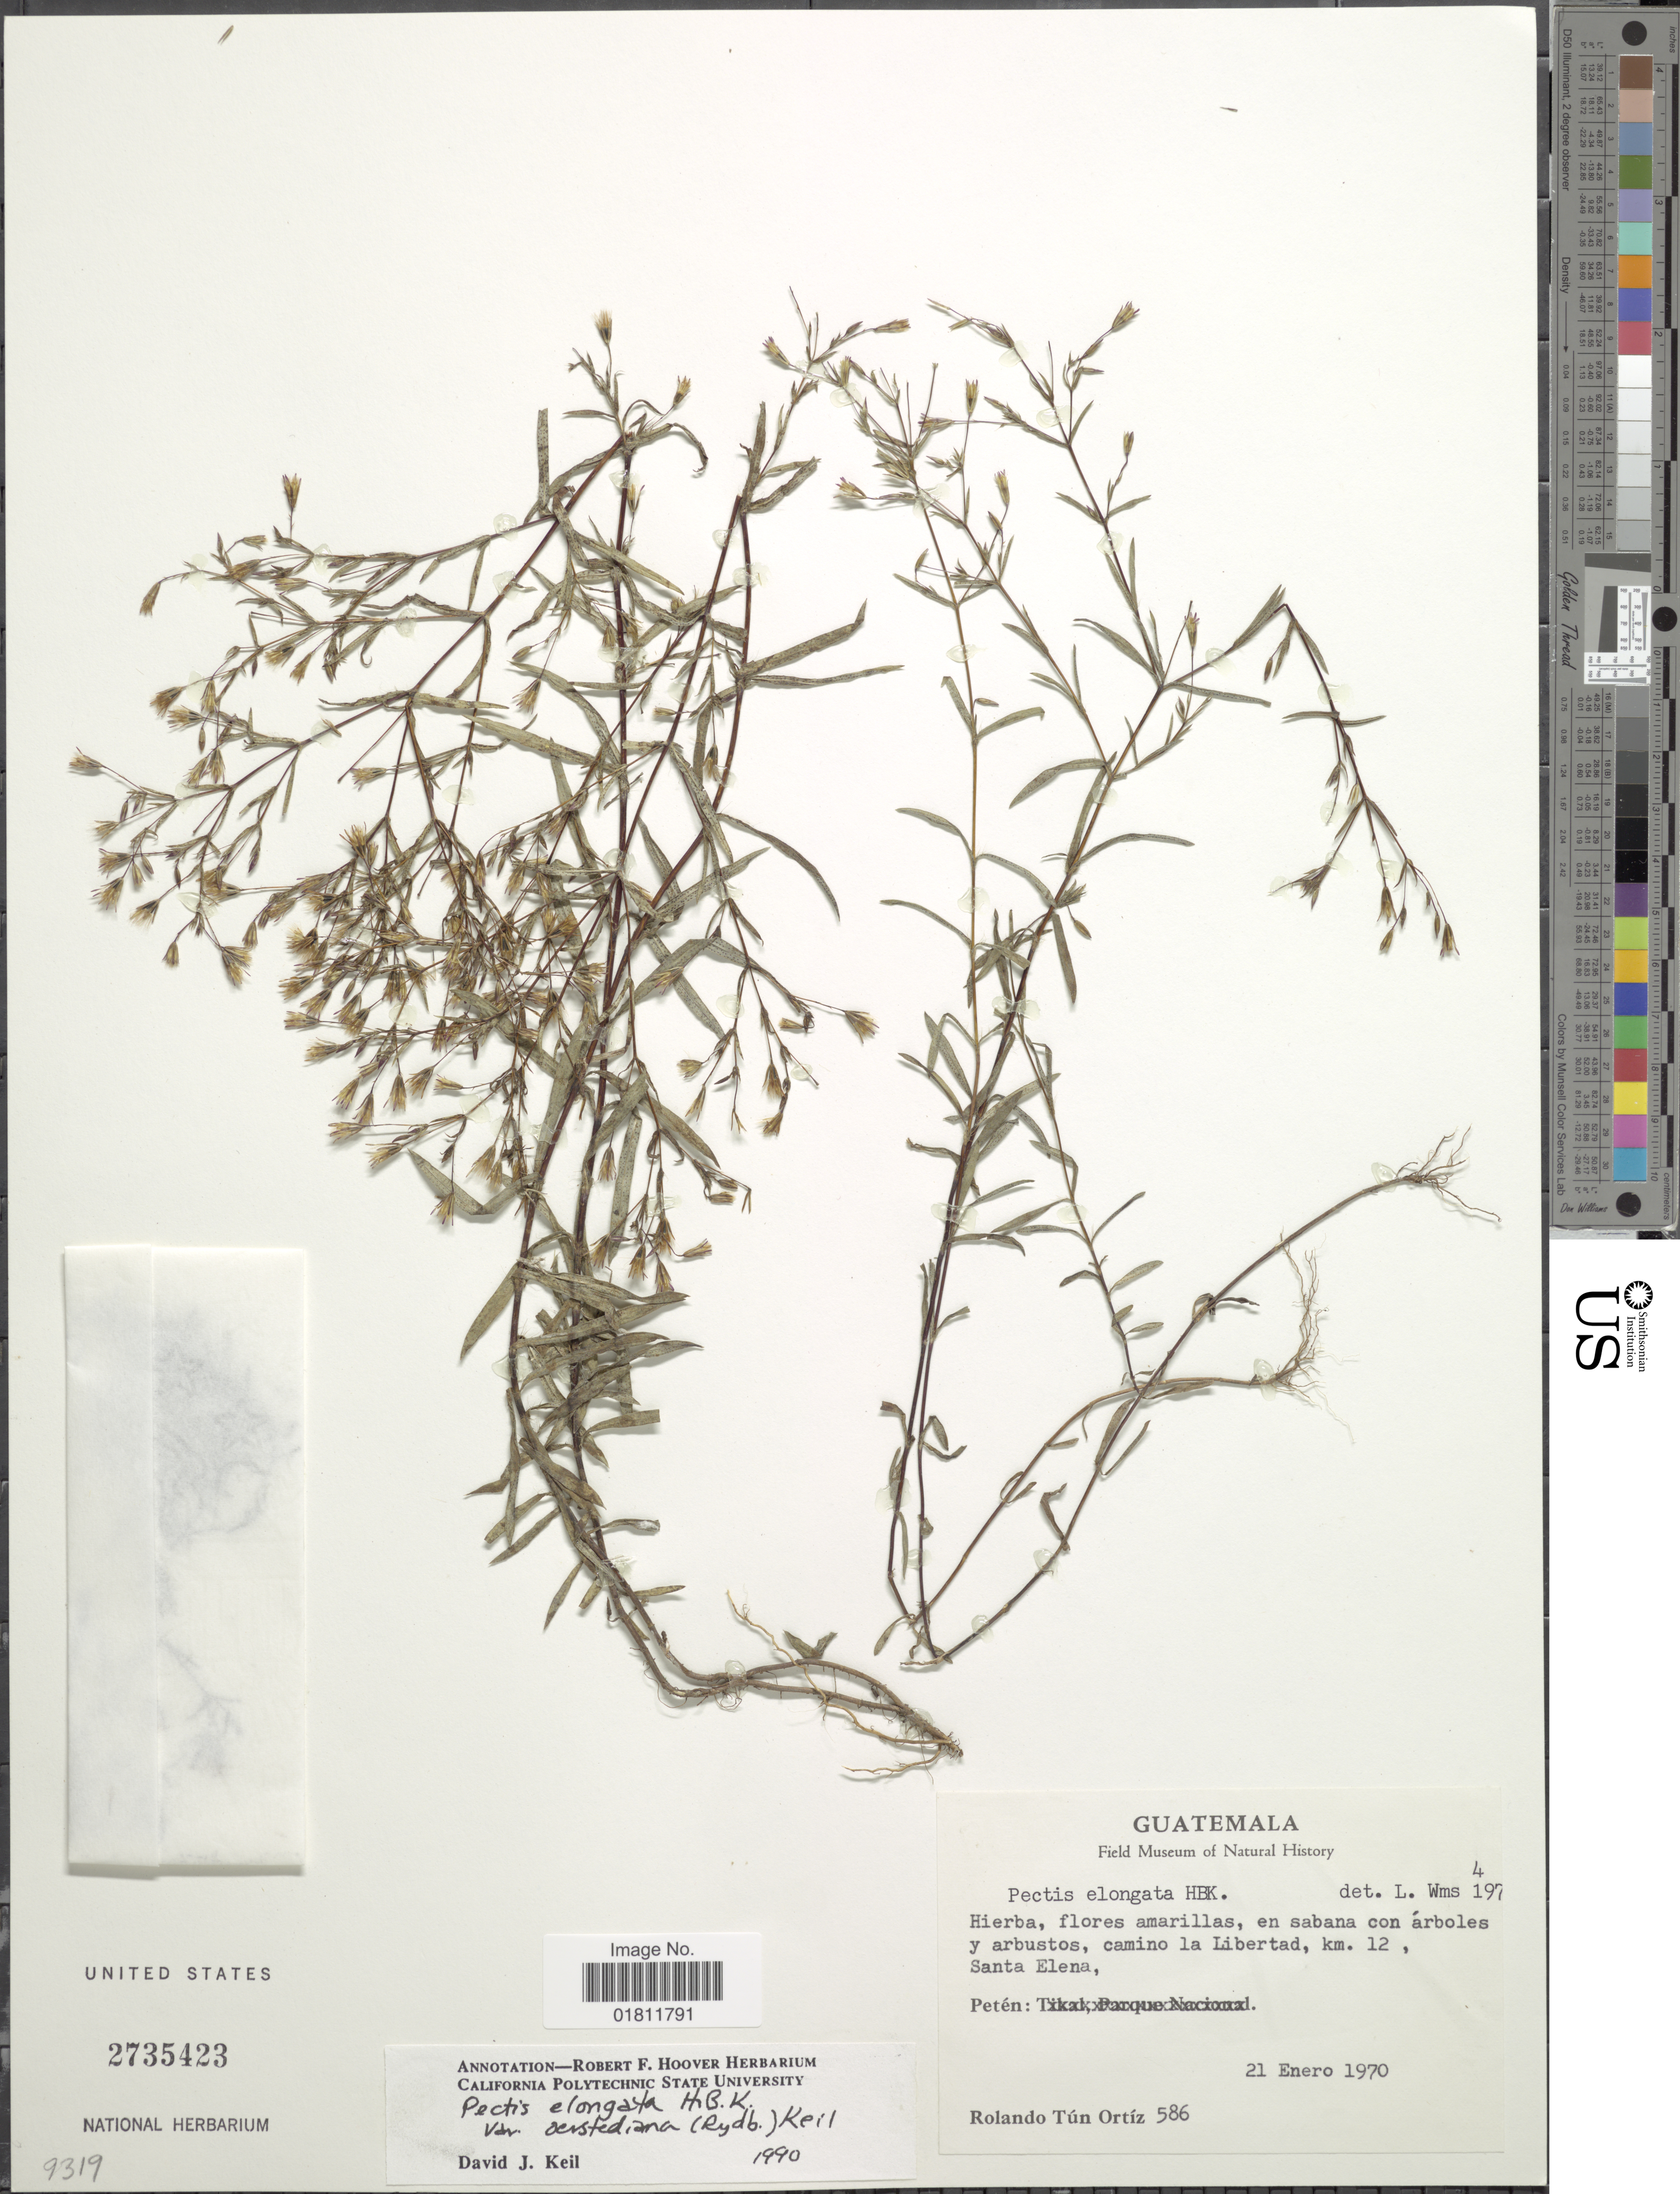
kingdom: Plantae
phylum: Tracheophyta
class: Magnoliopsida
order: Asterales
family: Asteraceae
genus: Pectis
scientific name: Pectis elongata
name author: Kunth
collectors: R. Tún Ortíz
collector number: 586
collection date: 1970-01-21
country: Guatemala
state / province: El Petén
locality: Camino La Libertad, km. 12. Santa Elena.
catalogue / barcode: US 2735423